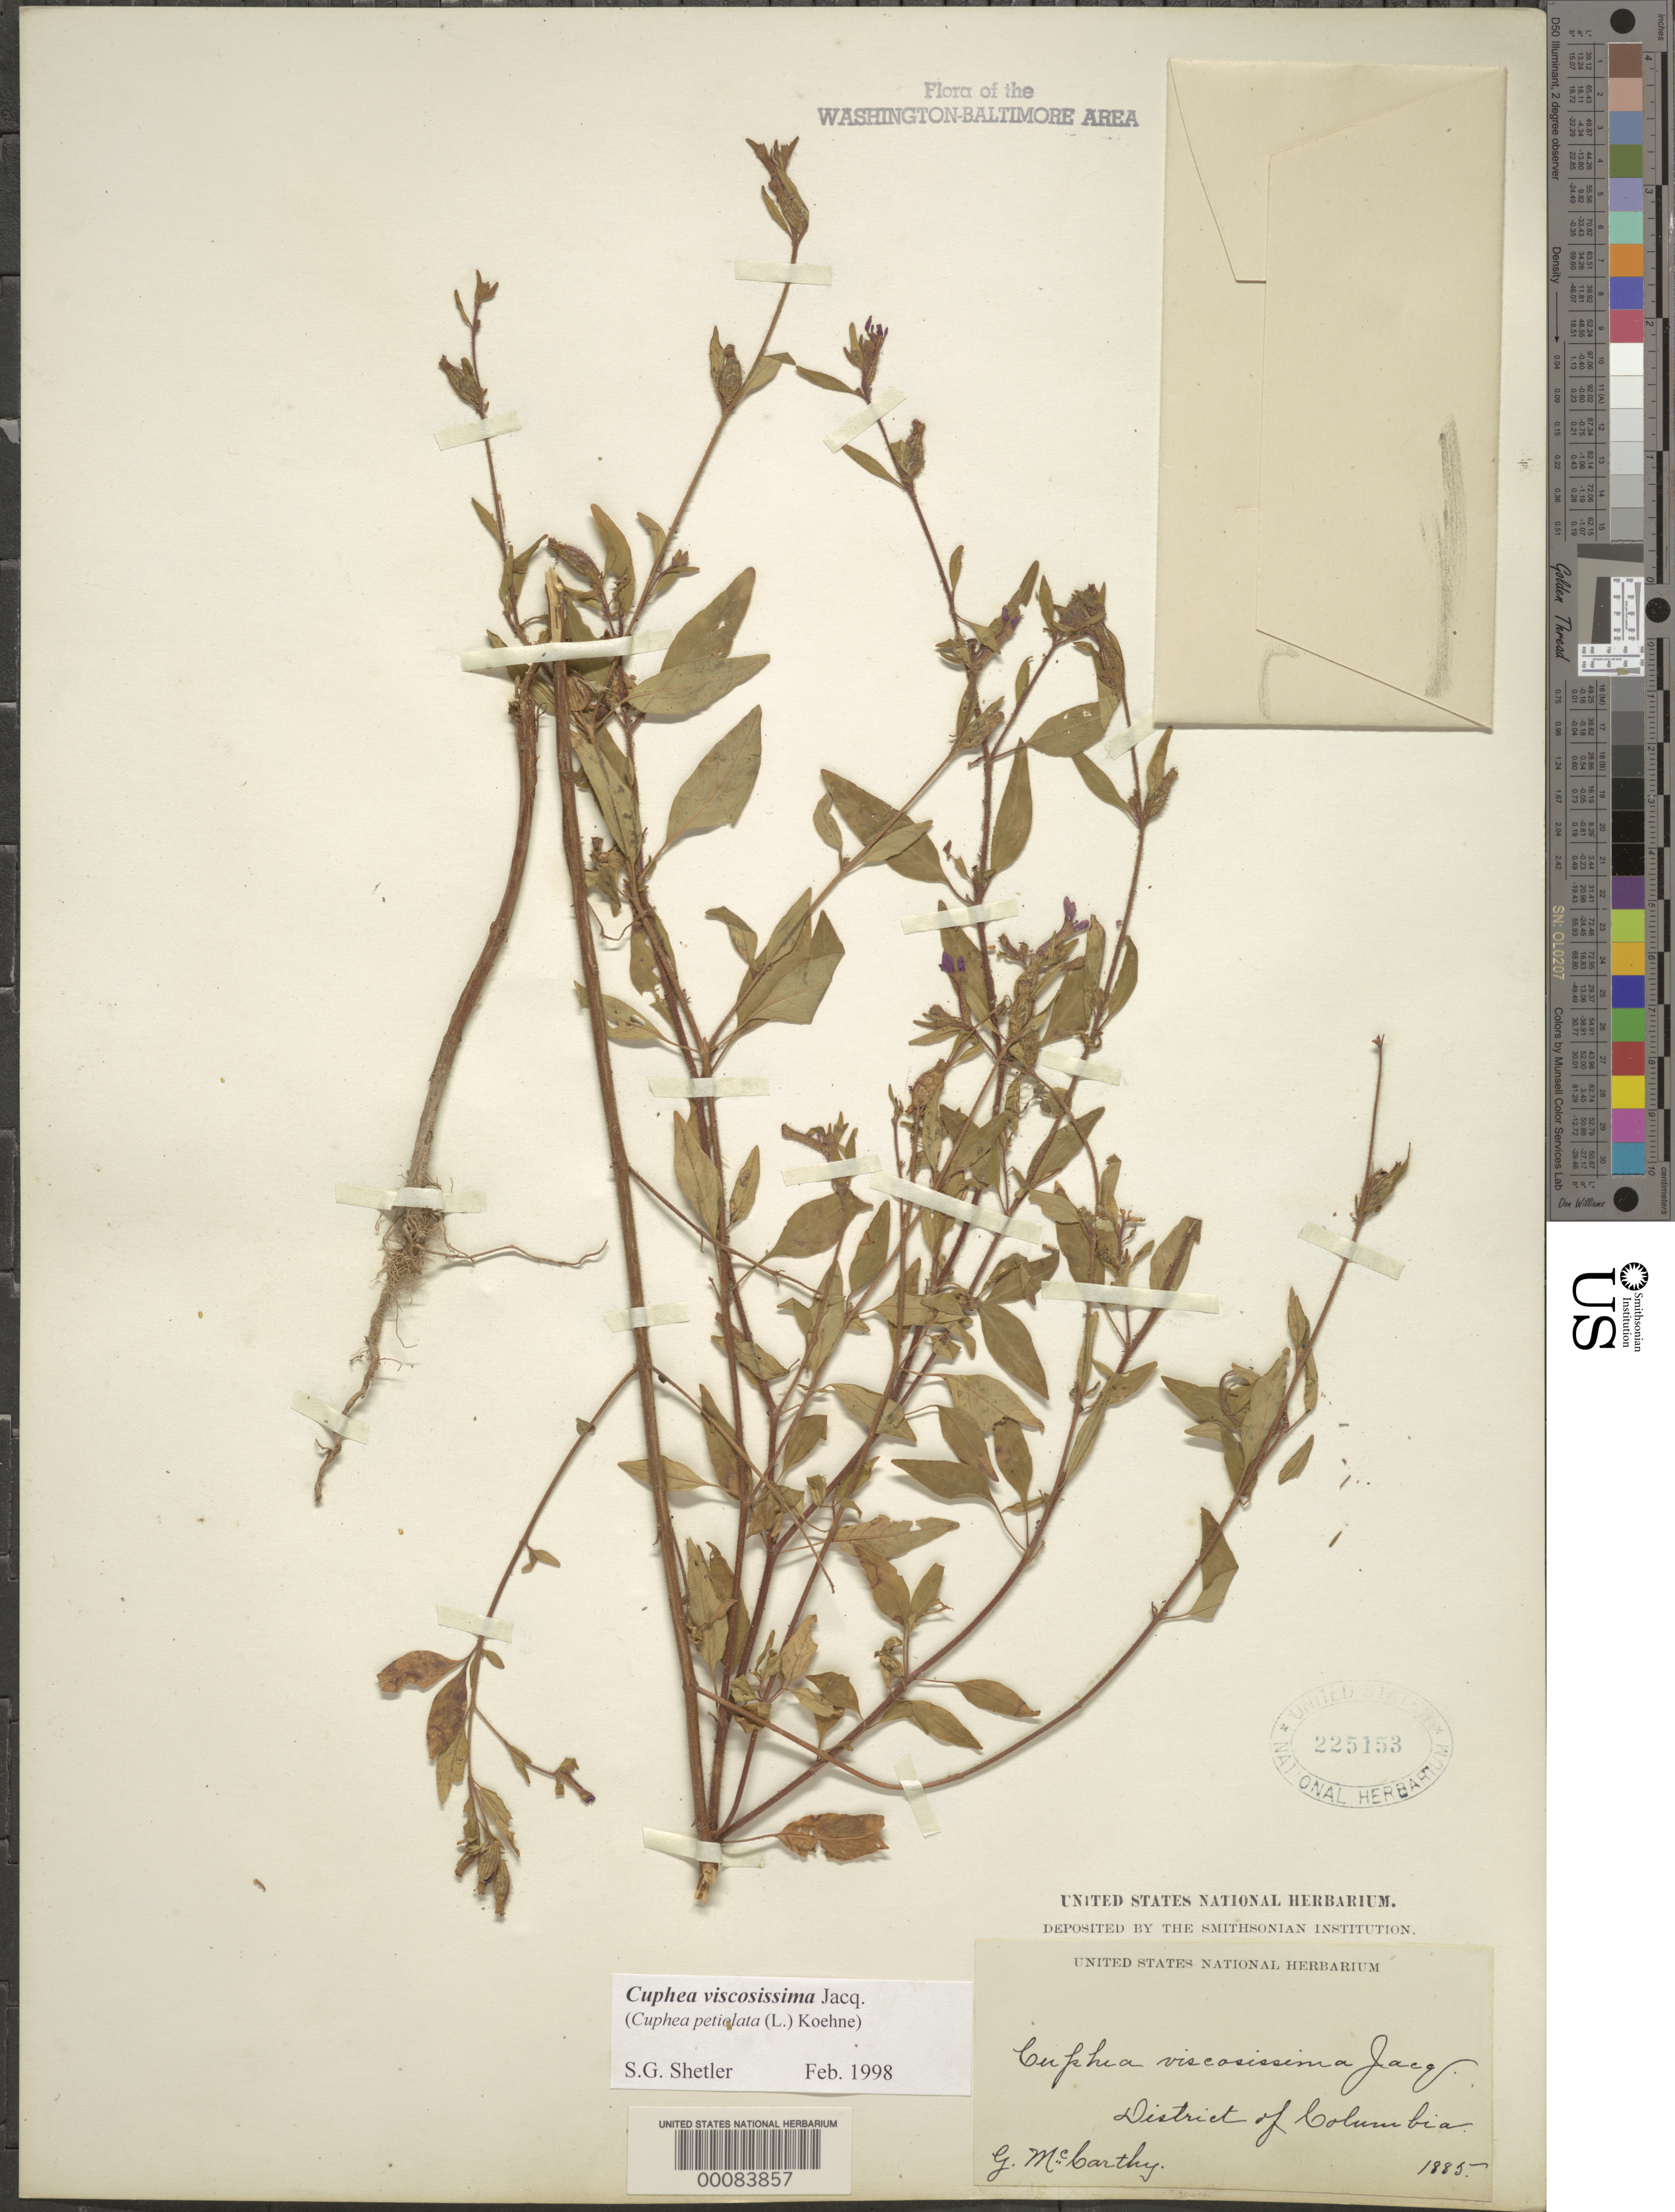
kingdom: Plantae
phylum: Tracheophyta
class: Magnoliopsida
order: Myrtales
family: Lythraceae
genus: Cuphea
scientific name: Cuphea viscosissima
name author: Jacq.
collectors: G. M. McCarthy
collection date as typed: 1885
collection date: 1885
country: United States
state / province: District of Columbia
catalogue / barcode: US 225153